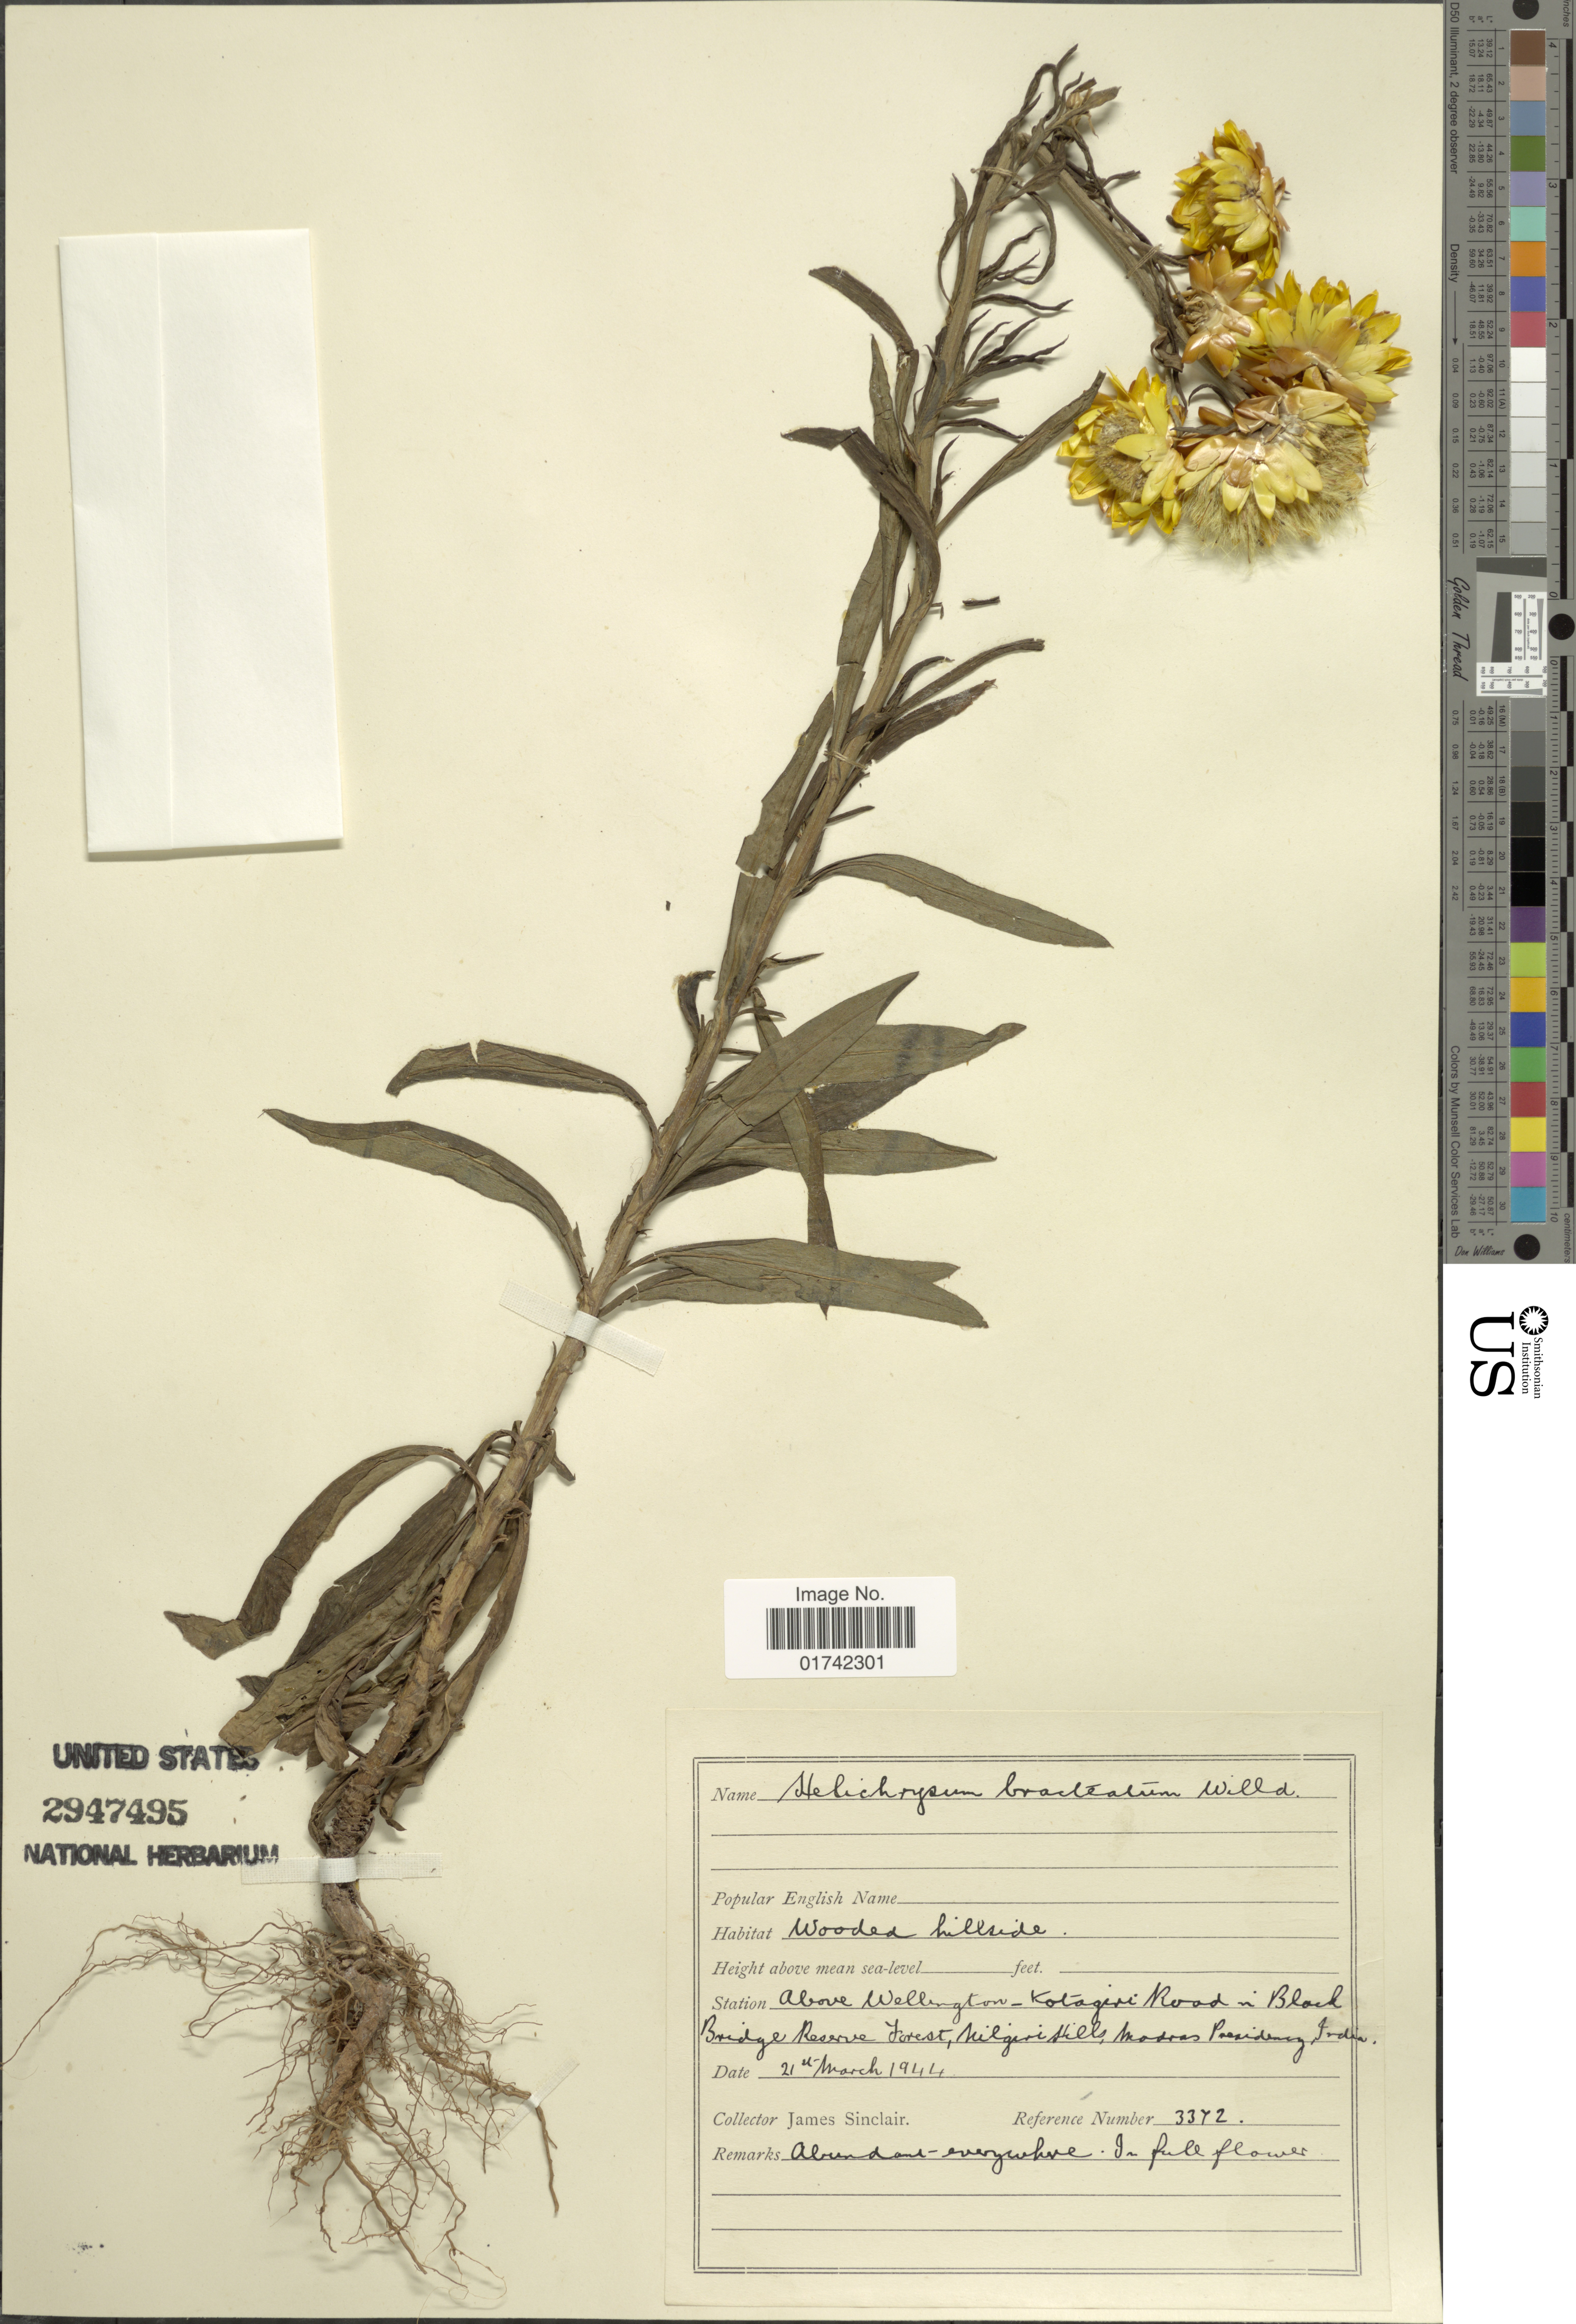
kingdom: Plantae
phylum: Tracheophyta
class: Magnoliopsida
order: Asterales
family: Asteraceae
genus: Helichrysum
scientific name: Helichrysum bracteatum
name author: (Vent.) Haw.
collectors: J. Sinclair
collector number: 3372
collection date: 1944-03-21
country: India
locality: Above Wellington-Kotagiri Road in Black Bridge Reserve Forest, Nilgiri Hills, Madras Presidency.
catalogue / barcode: US 2947495